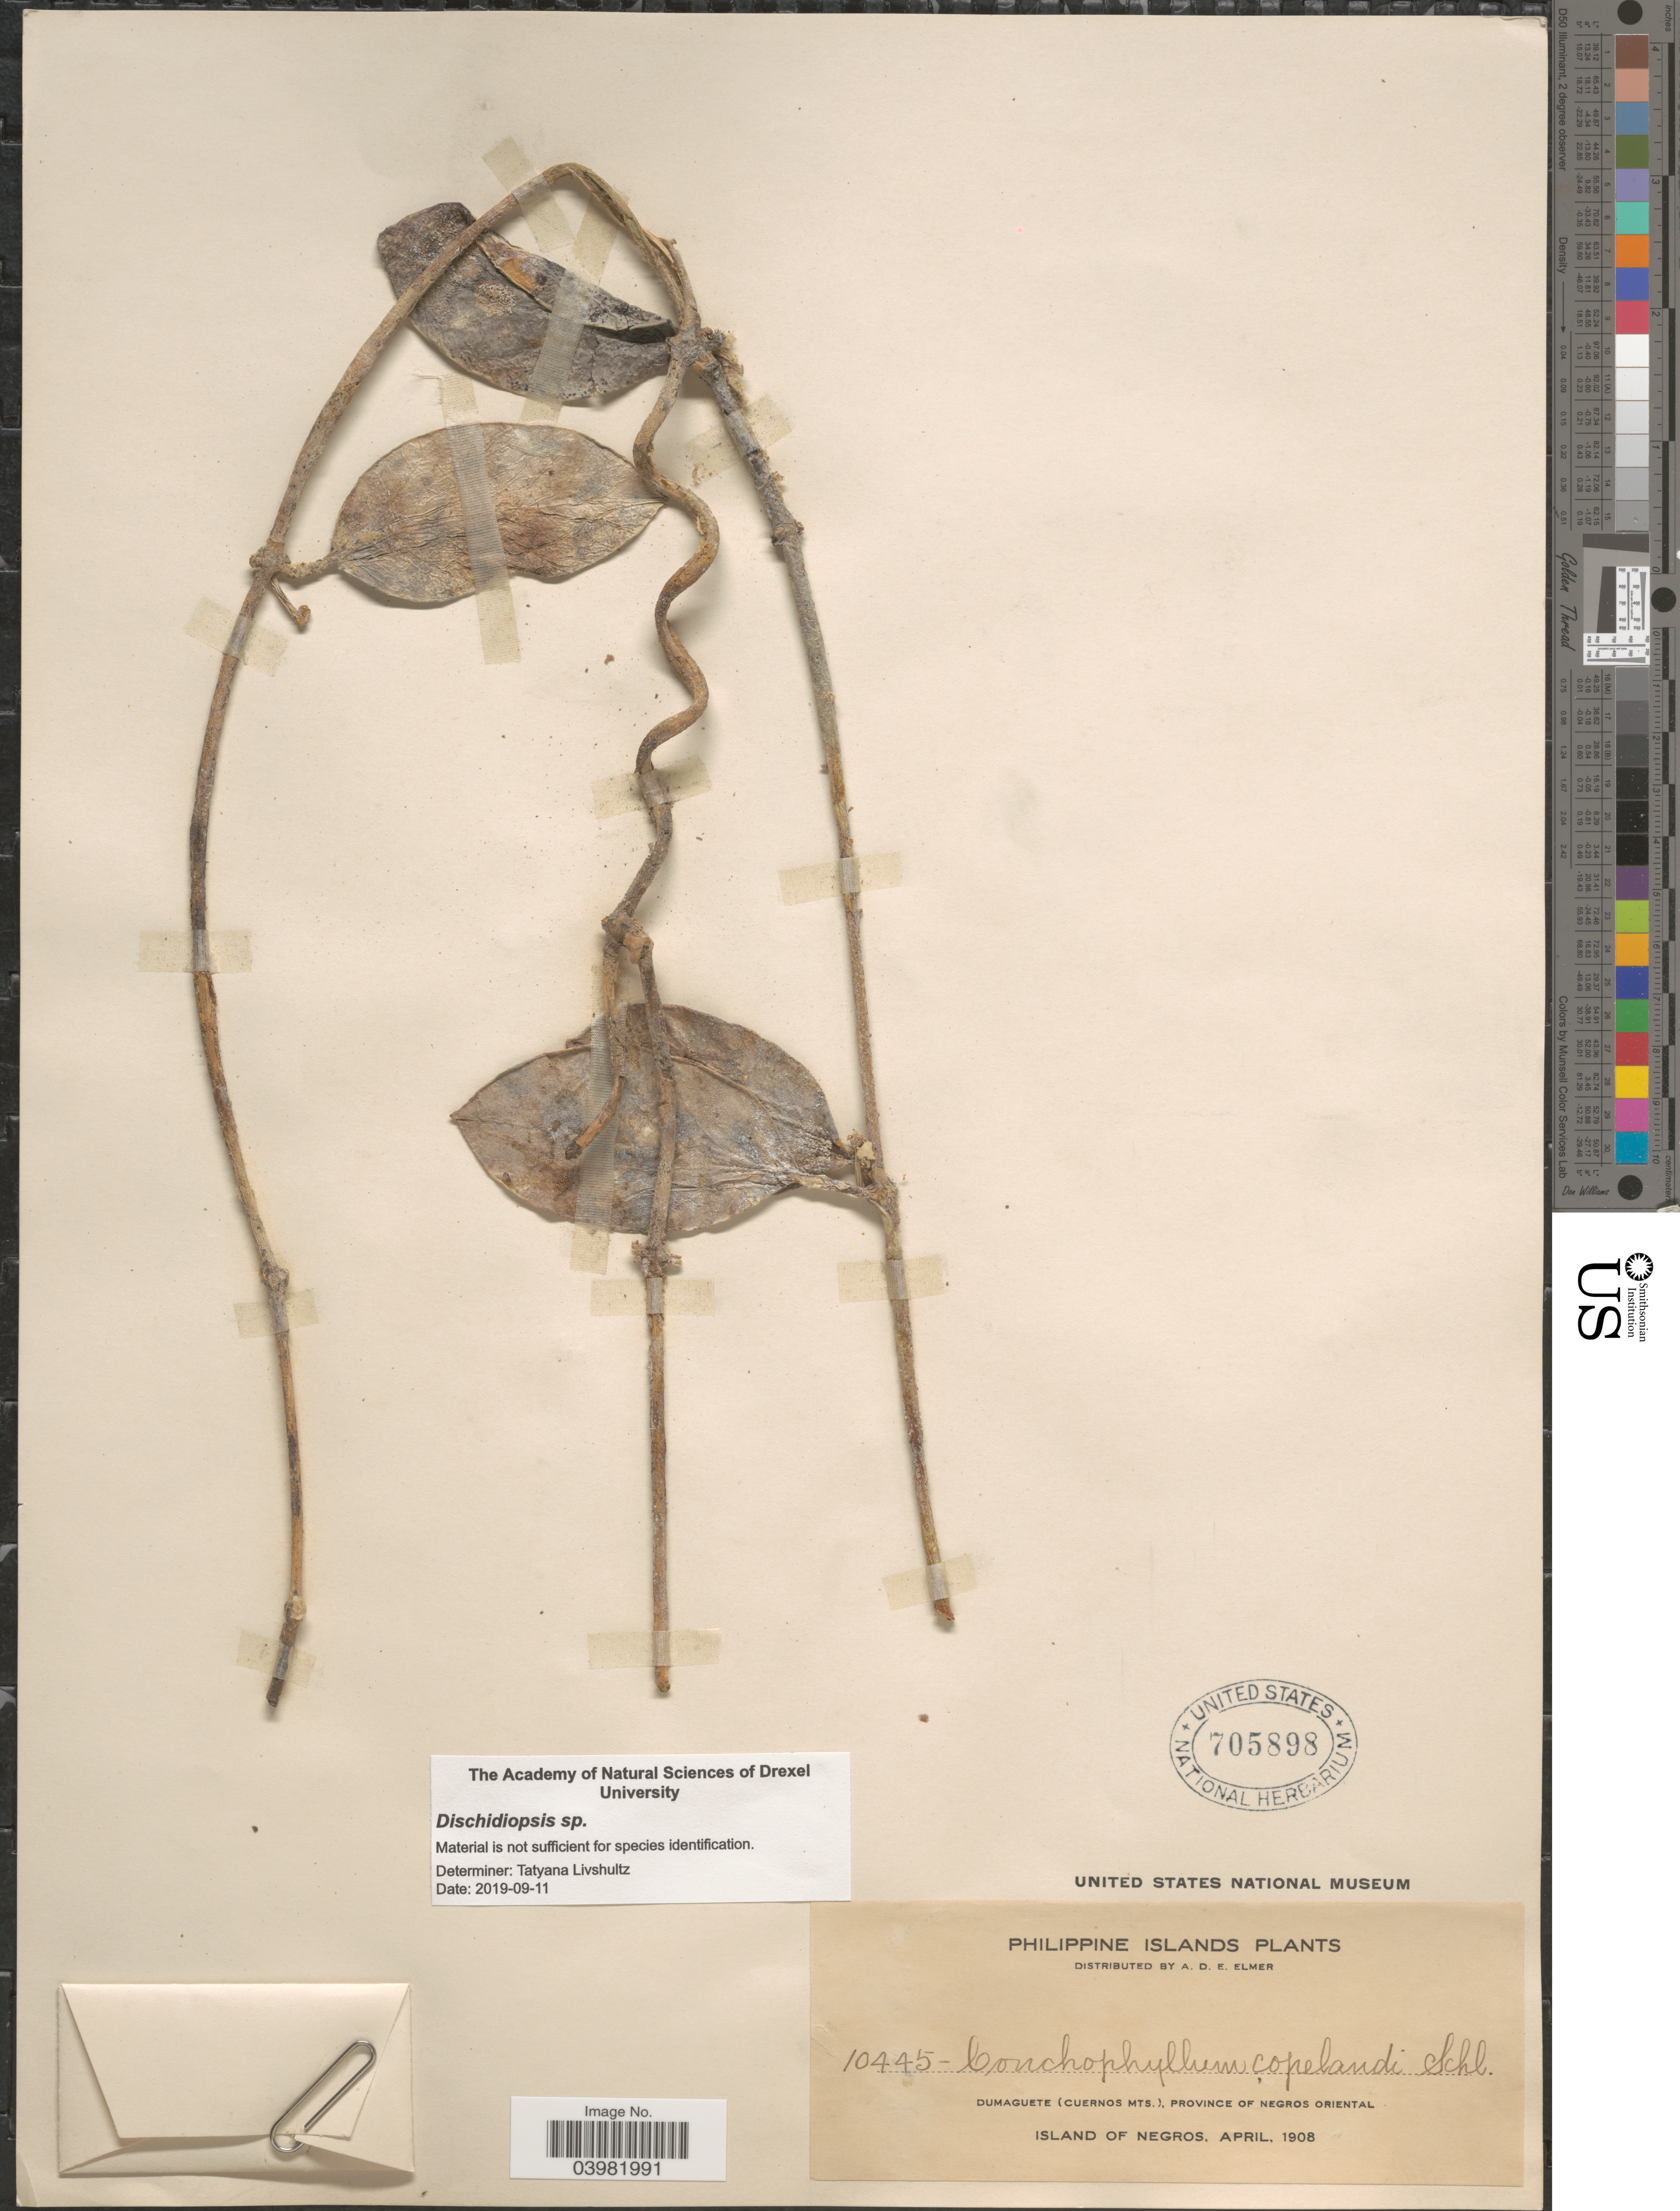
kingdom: Plantae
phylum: Tracheophyta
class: Magnoliopsida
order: Gentianales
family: Apocynaceae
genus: Dischidiopsis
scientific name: Dischidiopsis sp.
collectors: A. D. E. Elmer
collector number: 10445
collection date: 1908-04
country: Philippines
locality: Dumaguete (Cuernos Mts.), Province of Negros Oriental. Island of Negros.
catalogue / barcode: US 705898